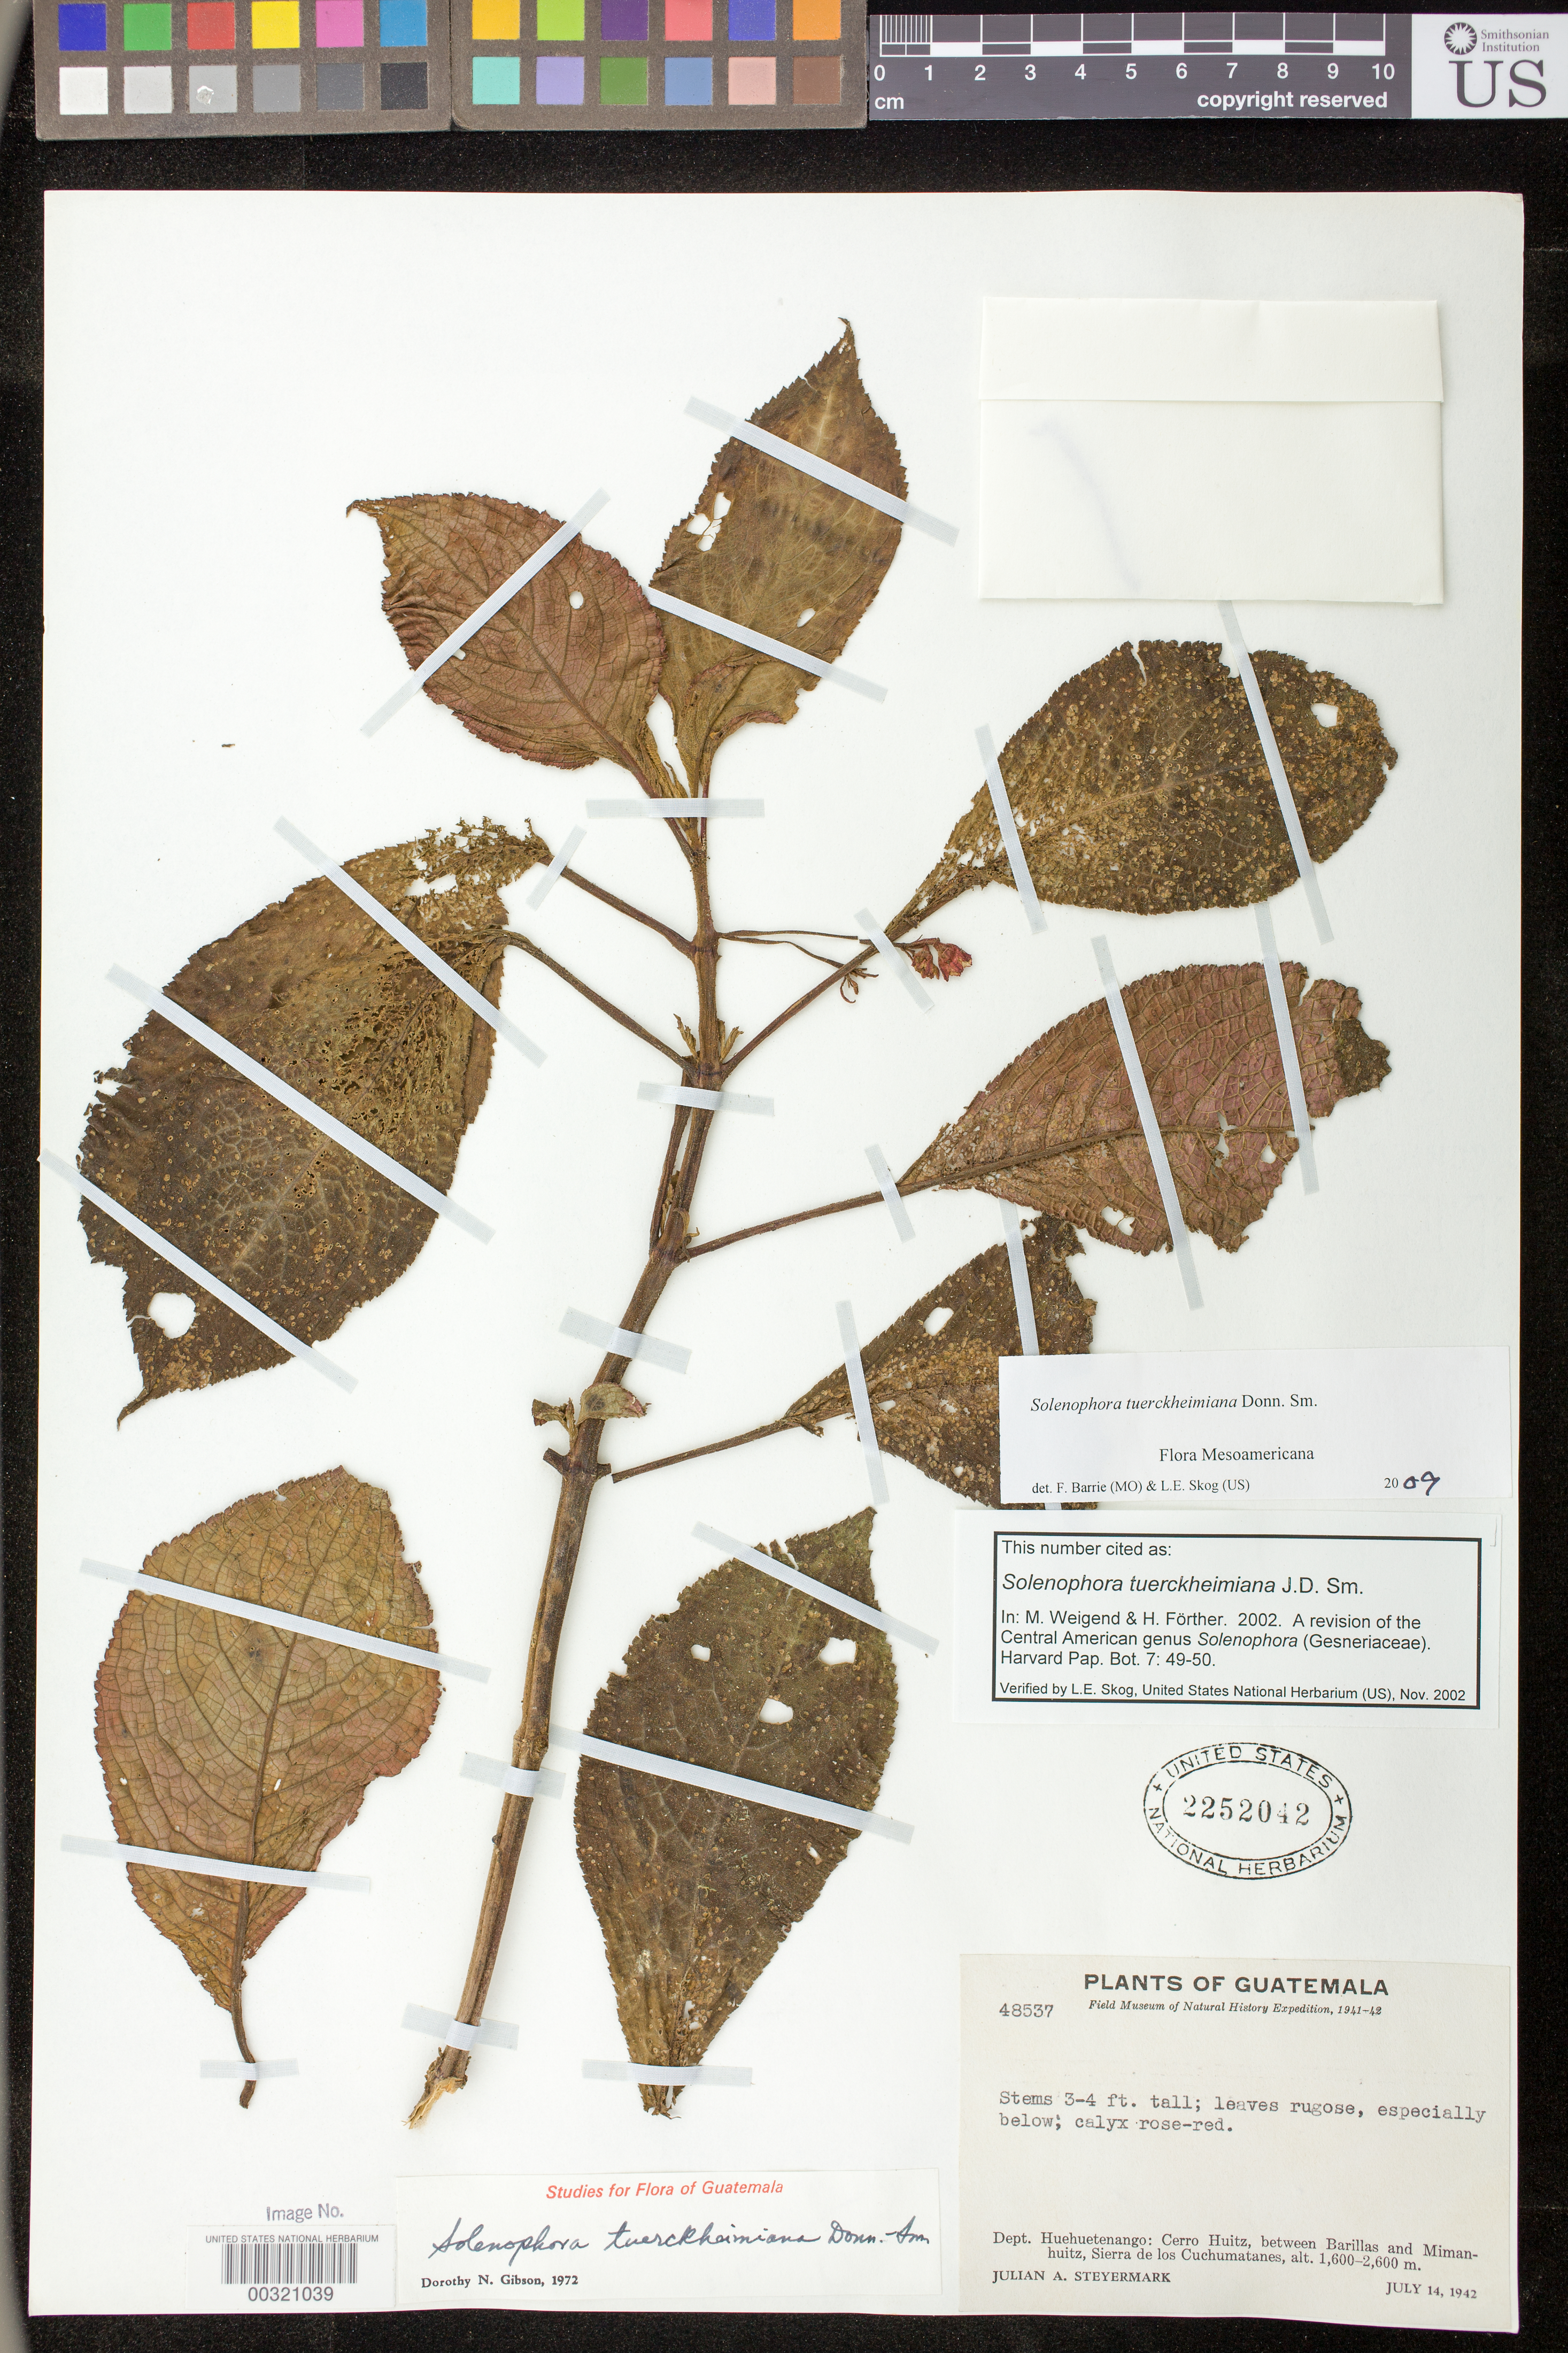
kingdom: Plantae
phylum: Tracheophyta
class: Magnoliopsida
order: Lamiales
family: Gesneriaceae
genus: Solenophora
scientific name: Solenophora tuerckheimiana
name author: Donn. Sm.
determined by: Weigend; Förther, Harald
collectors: J. Steyermark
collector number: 48537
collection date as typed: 14 Jul 1942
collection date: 1942-07-14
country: Guatemala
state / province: Huehuetenango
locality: Cerro Huitz, between Barillas and Mimanhuitz, Sierra de Los Cuchumatanes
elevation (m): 1600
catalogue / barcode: US 2252042